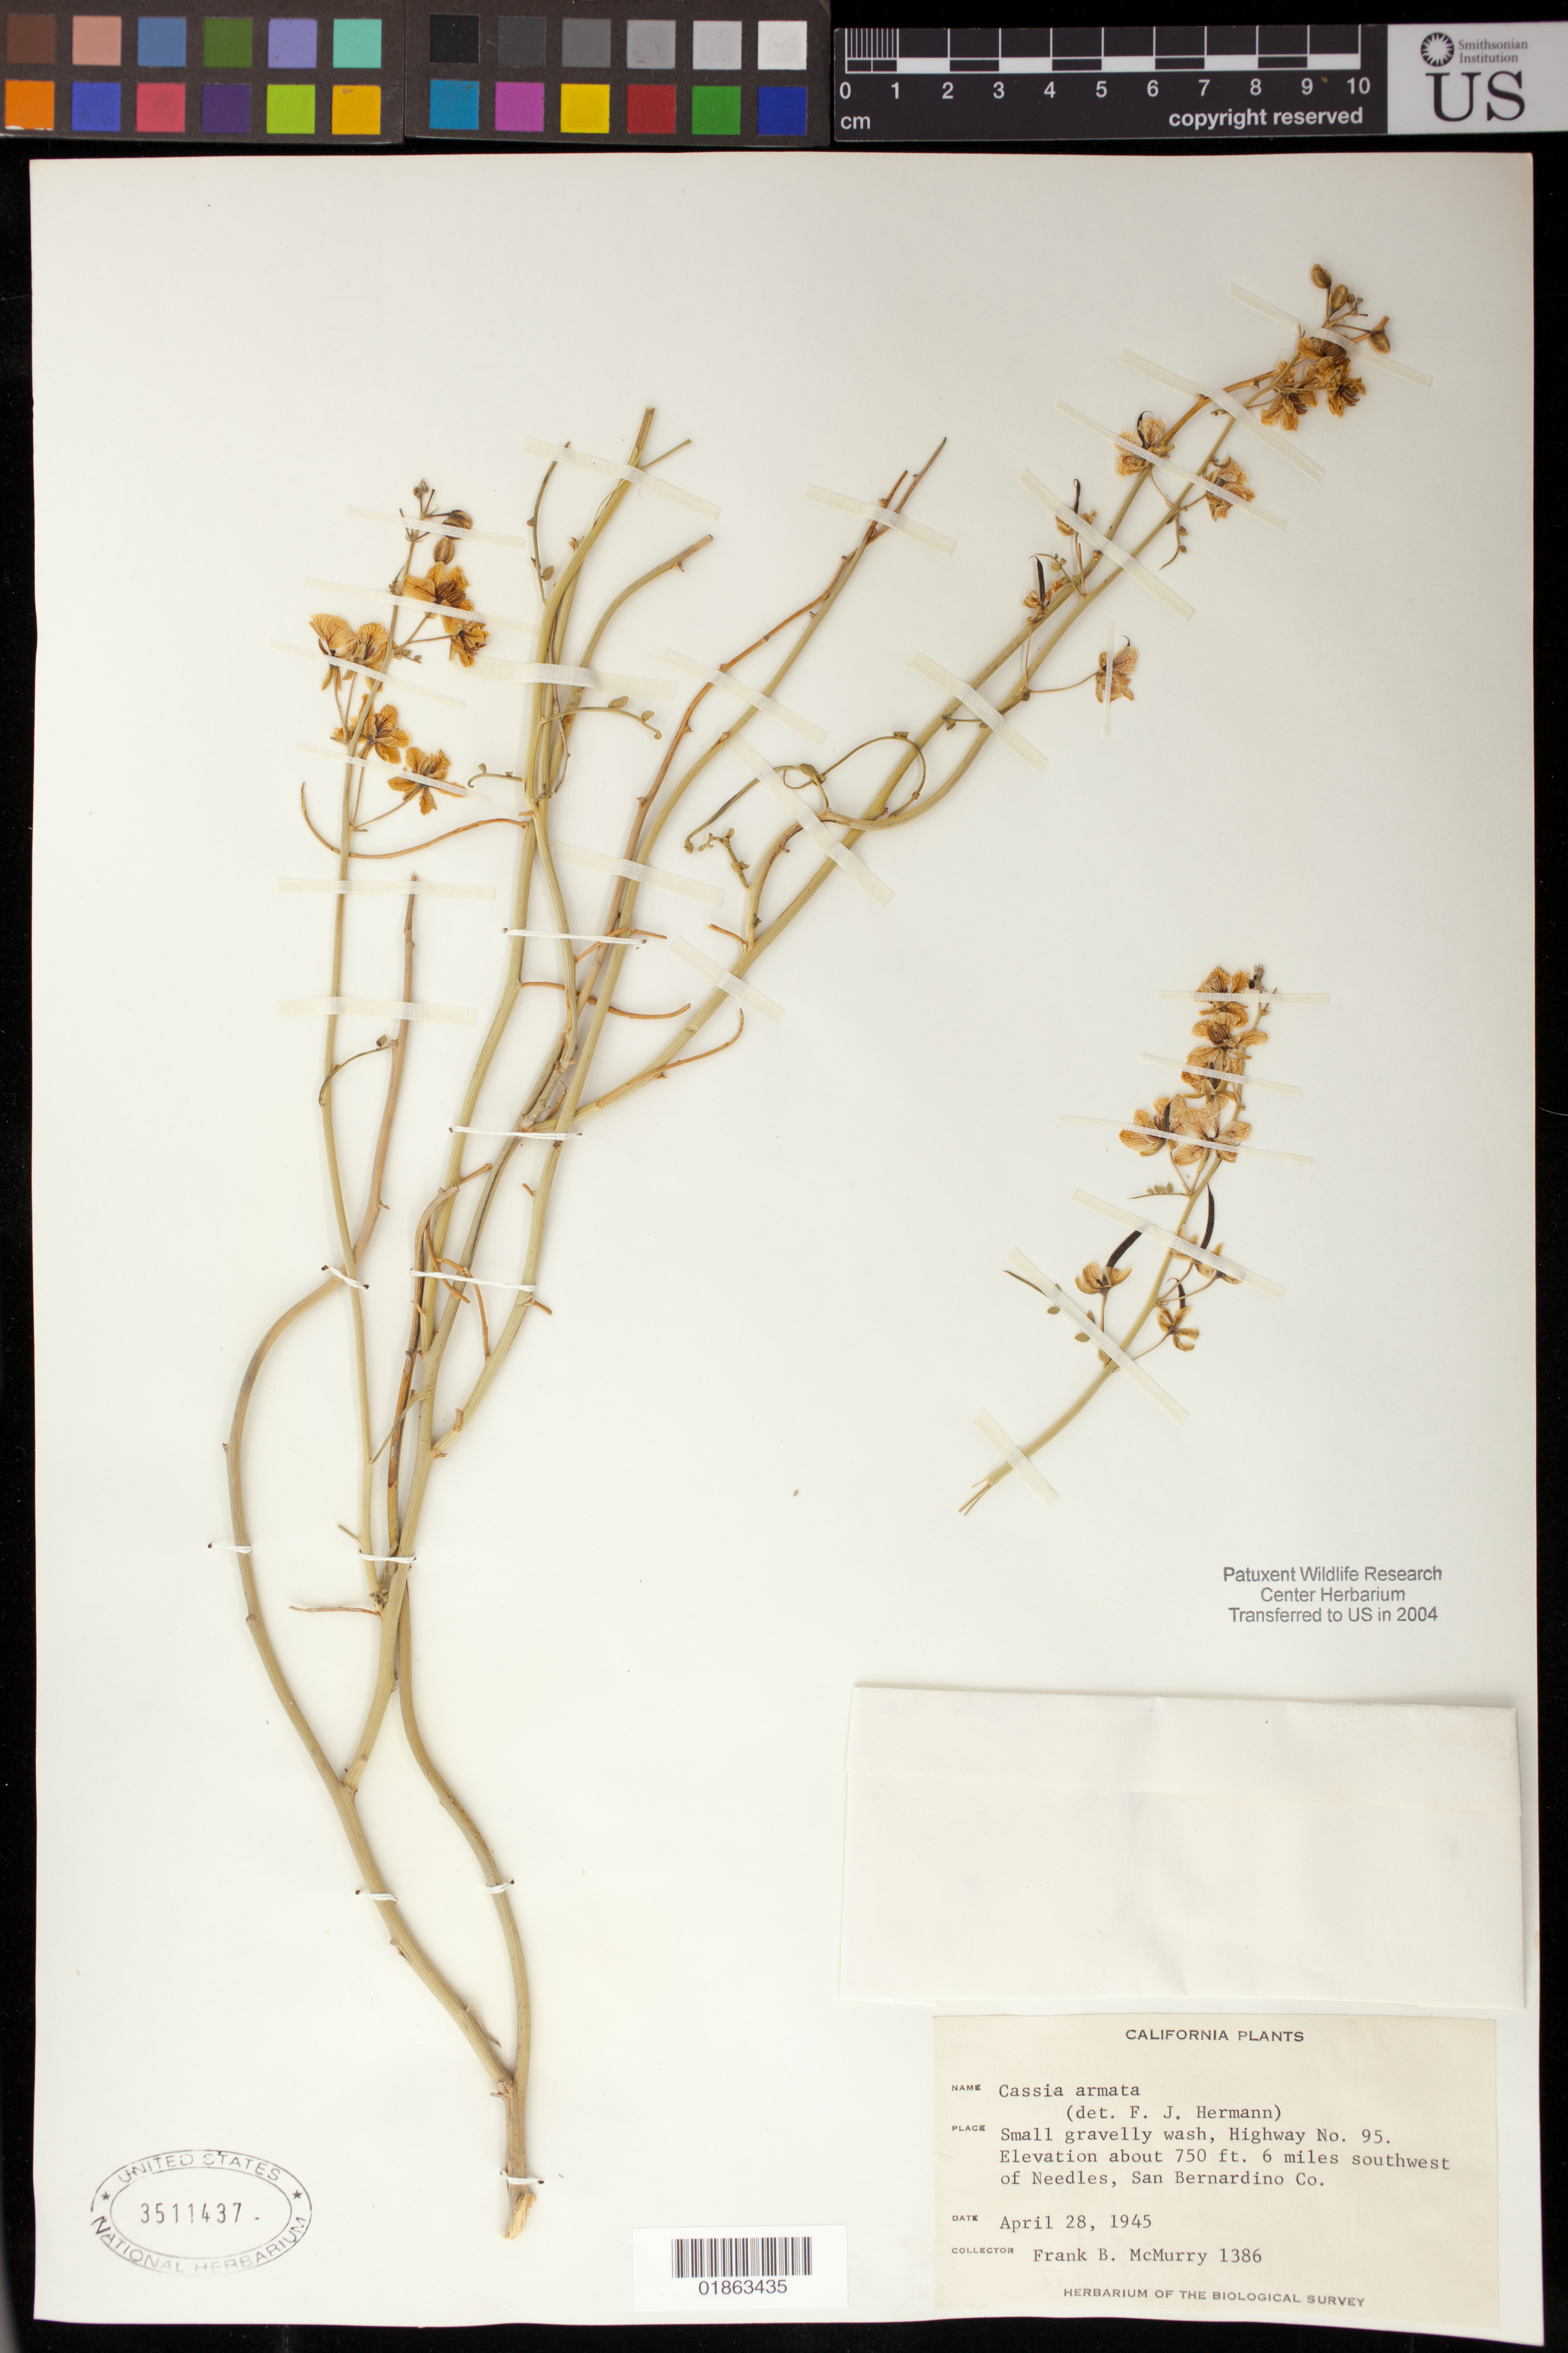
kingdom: Plantae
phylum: Tracheophyta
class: Magnoliopsida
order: Fabales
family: Fabaceae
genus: Senna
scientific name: Senna armata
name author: (S. Watson) H.S. Irwin & Barneby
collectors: F. B. McMurry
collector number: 1386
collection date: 1945-04-28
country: United States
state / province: California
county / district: San Bernardino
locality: Highway No. 95, 6 miles southwest of Needles, San Bernardino County.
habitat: Small gravelly wash.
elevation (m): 229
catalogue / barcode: US 3511437